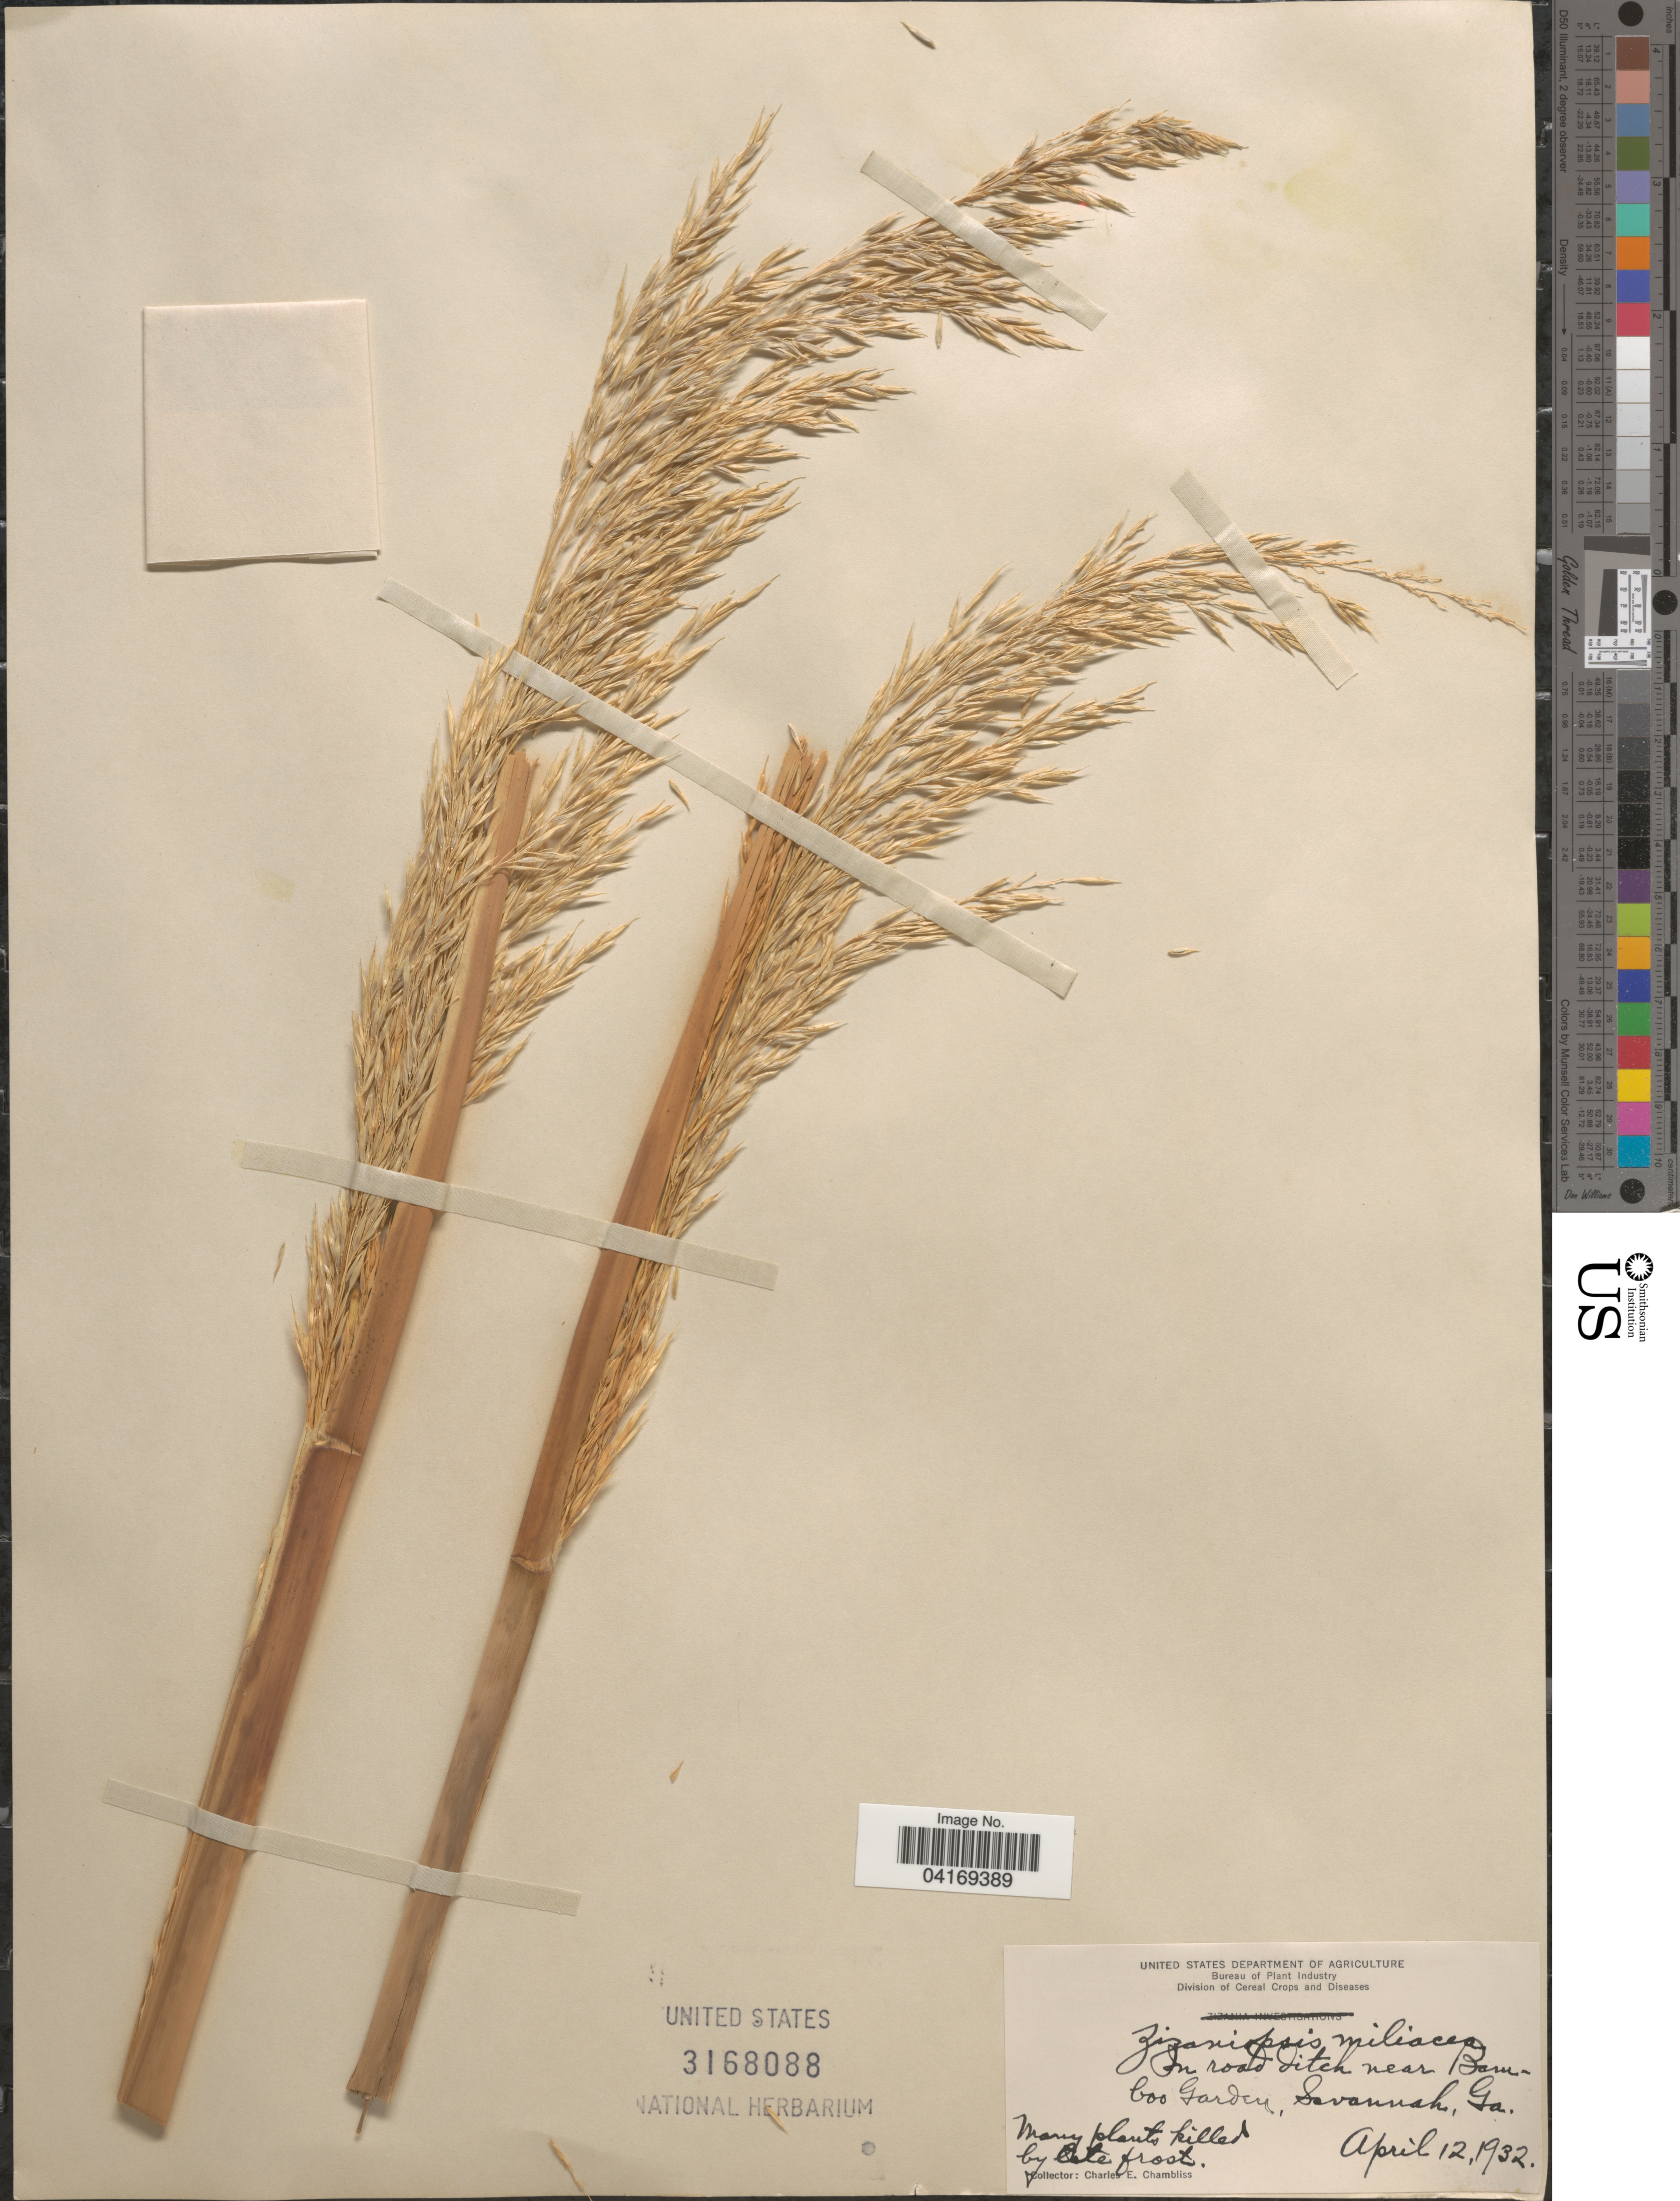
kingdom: Plantae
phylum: Tracheophyta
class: Liliopsida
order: Poales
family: Poaceae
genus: Zizaniopsis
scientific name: Zizaniopsis miliacea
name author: (Michx.) Döll & Asch.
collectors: C. Chambliss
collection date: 1932-04-12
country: United States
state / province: Georgia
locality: In road ditch near Bamboo Garden, Savannah.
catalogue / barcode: US 3168088